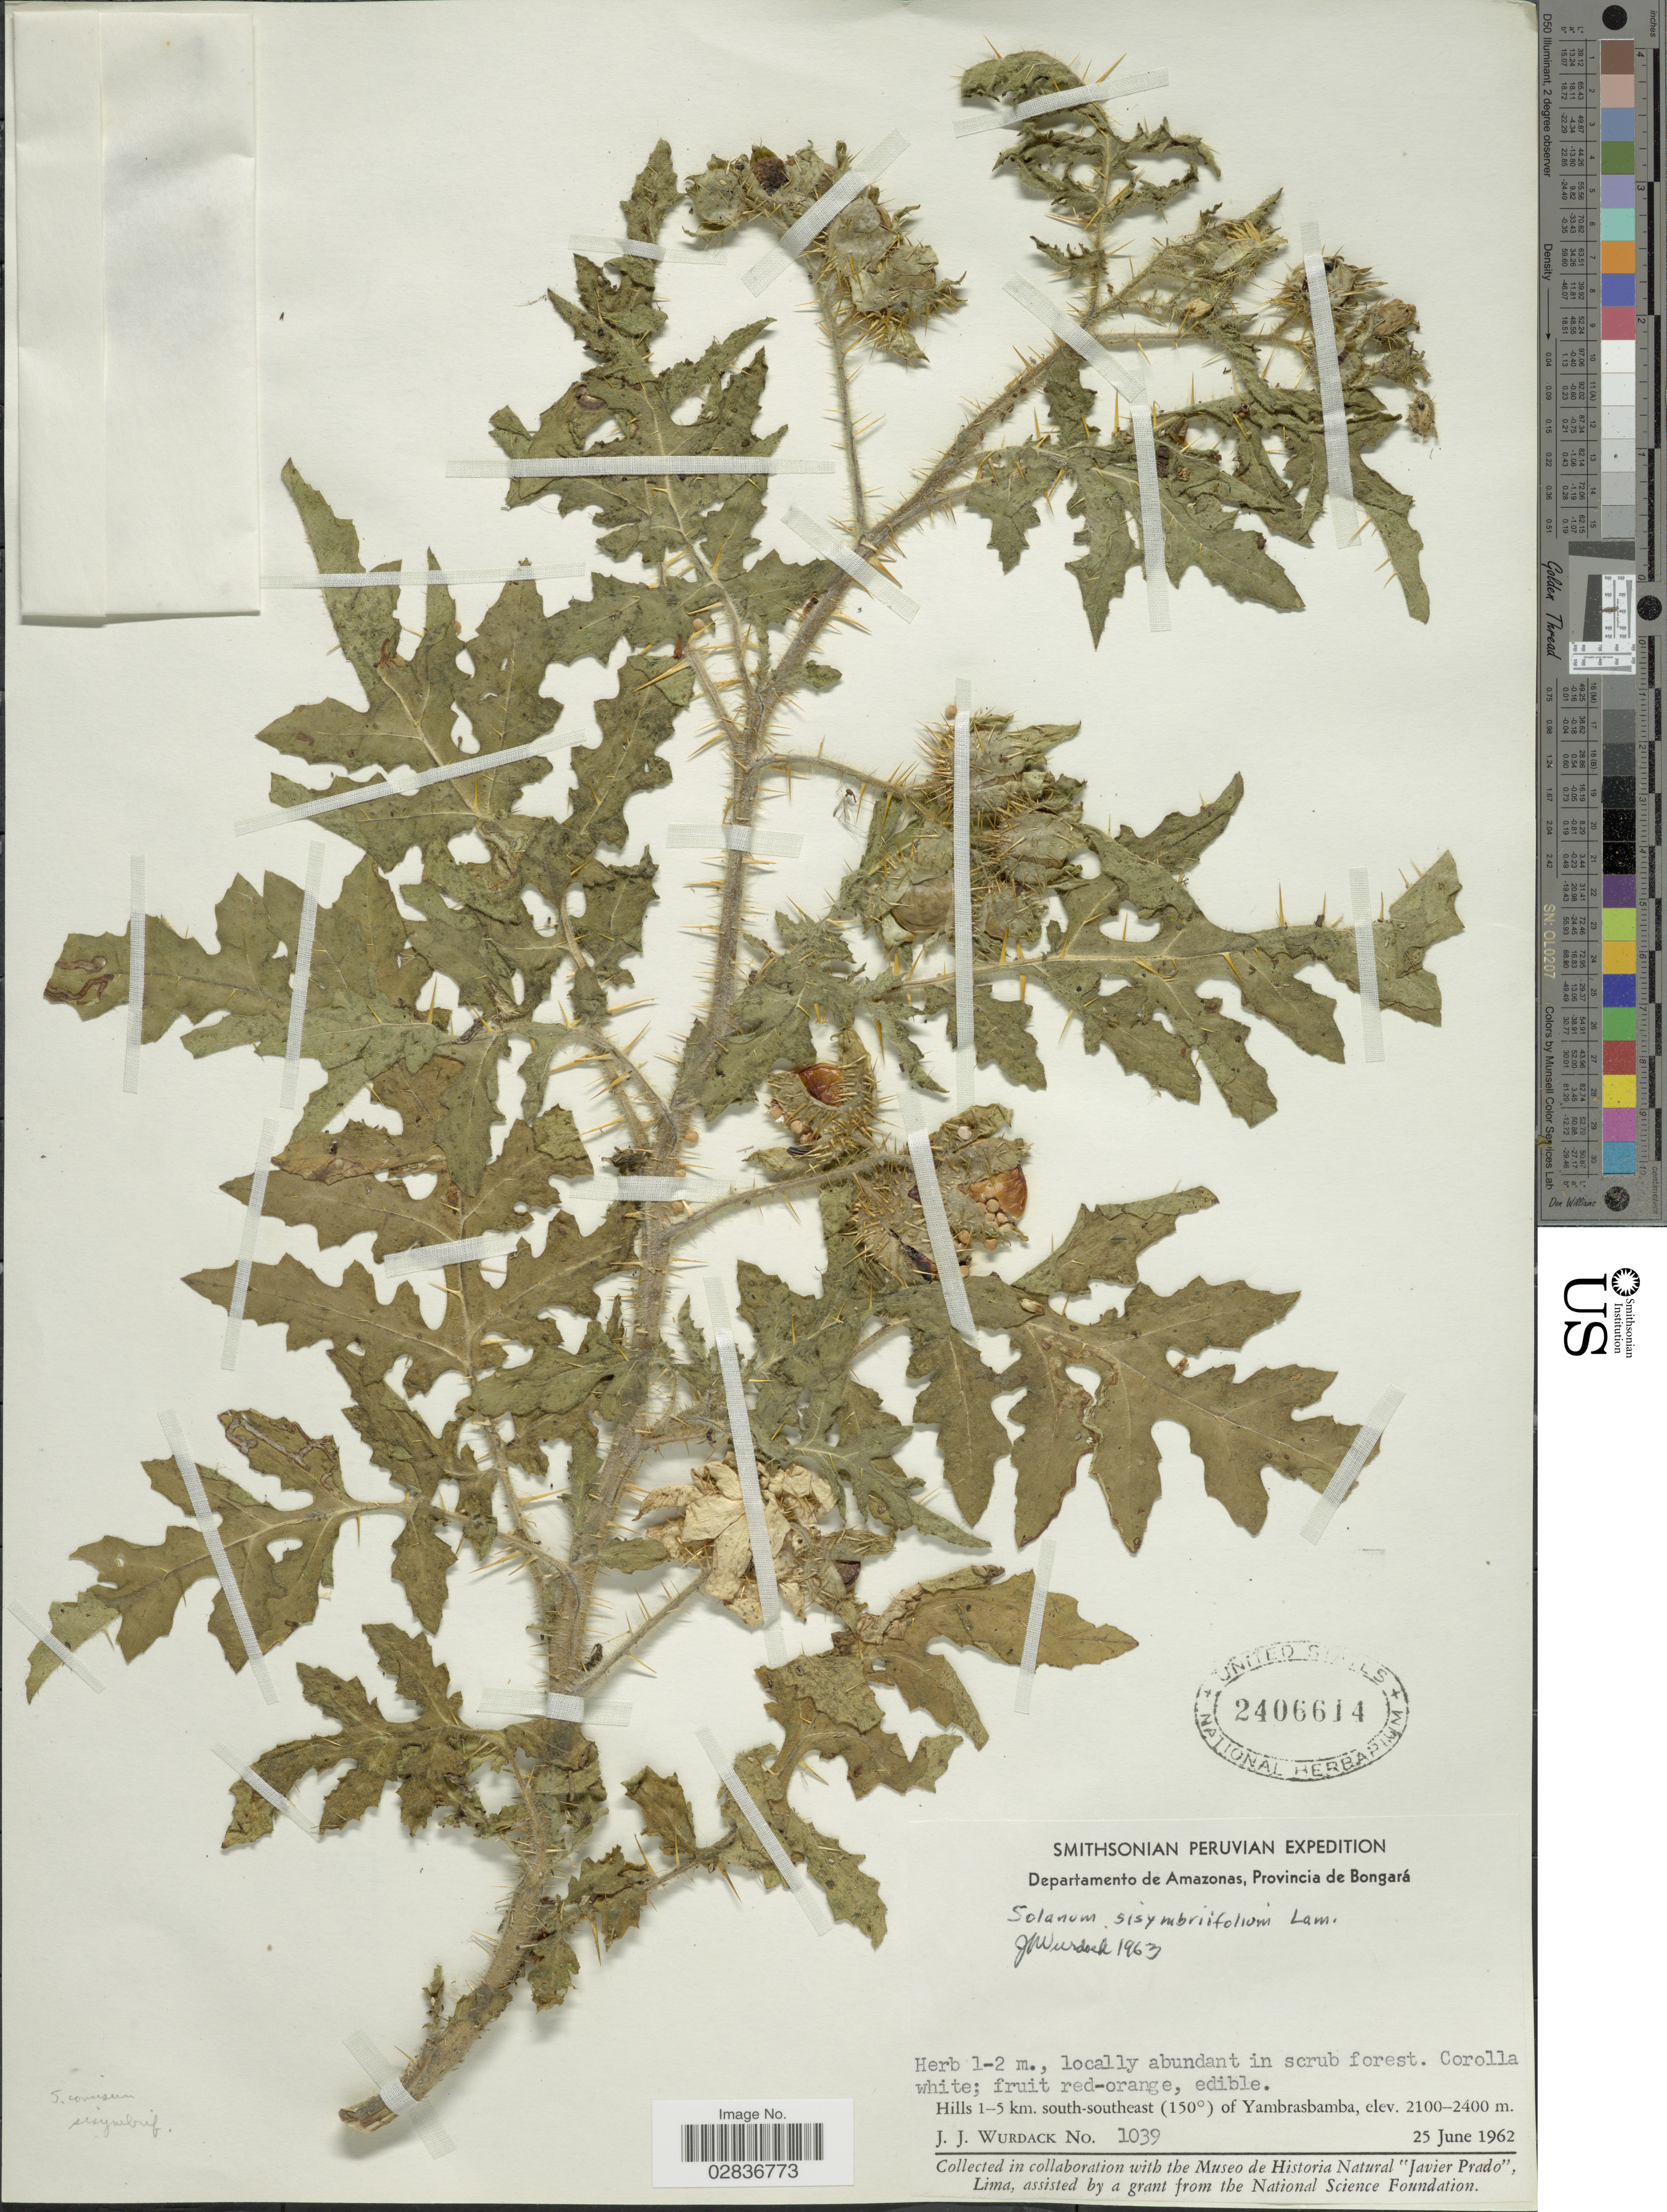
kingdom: Plantae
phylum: Tracheophyta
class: Magnoliopsida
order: Solanales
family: Solanaceae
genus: Solanum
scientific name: Solanum sisymbriifolium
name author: Lam.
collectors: J. J. Wurdack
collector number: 1039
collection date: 1962-06-25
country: Peru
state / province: Amazonas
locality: Departamento de Amazonas, Provincia de Bongará. Hills 1-5 km. south-southeast (150°) of Yambrasbamba.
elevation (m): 2100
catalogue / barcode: US 2406614